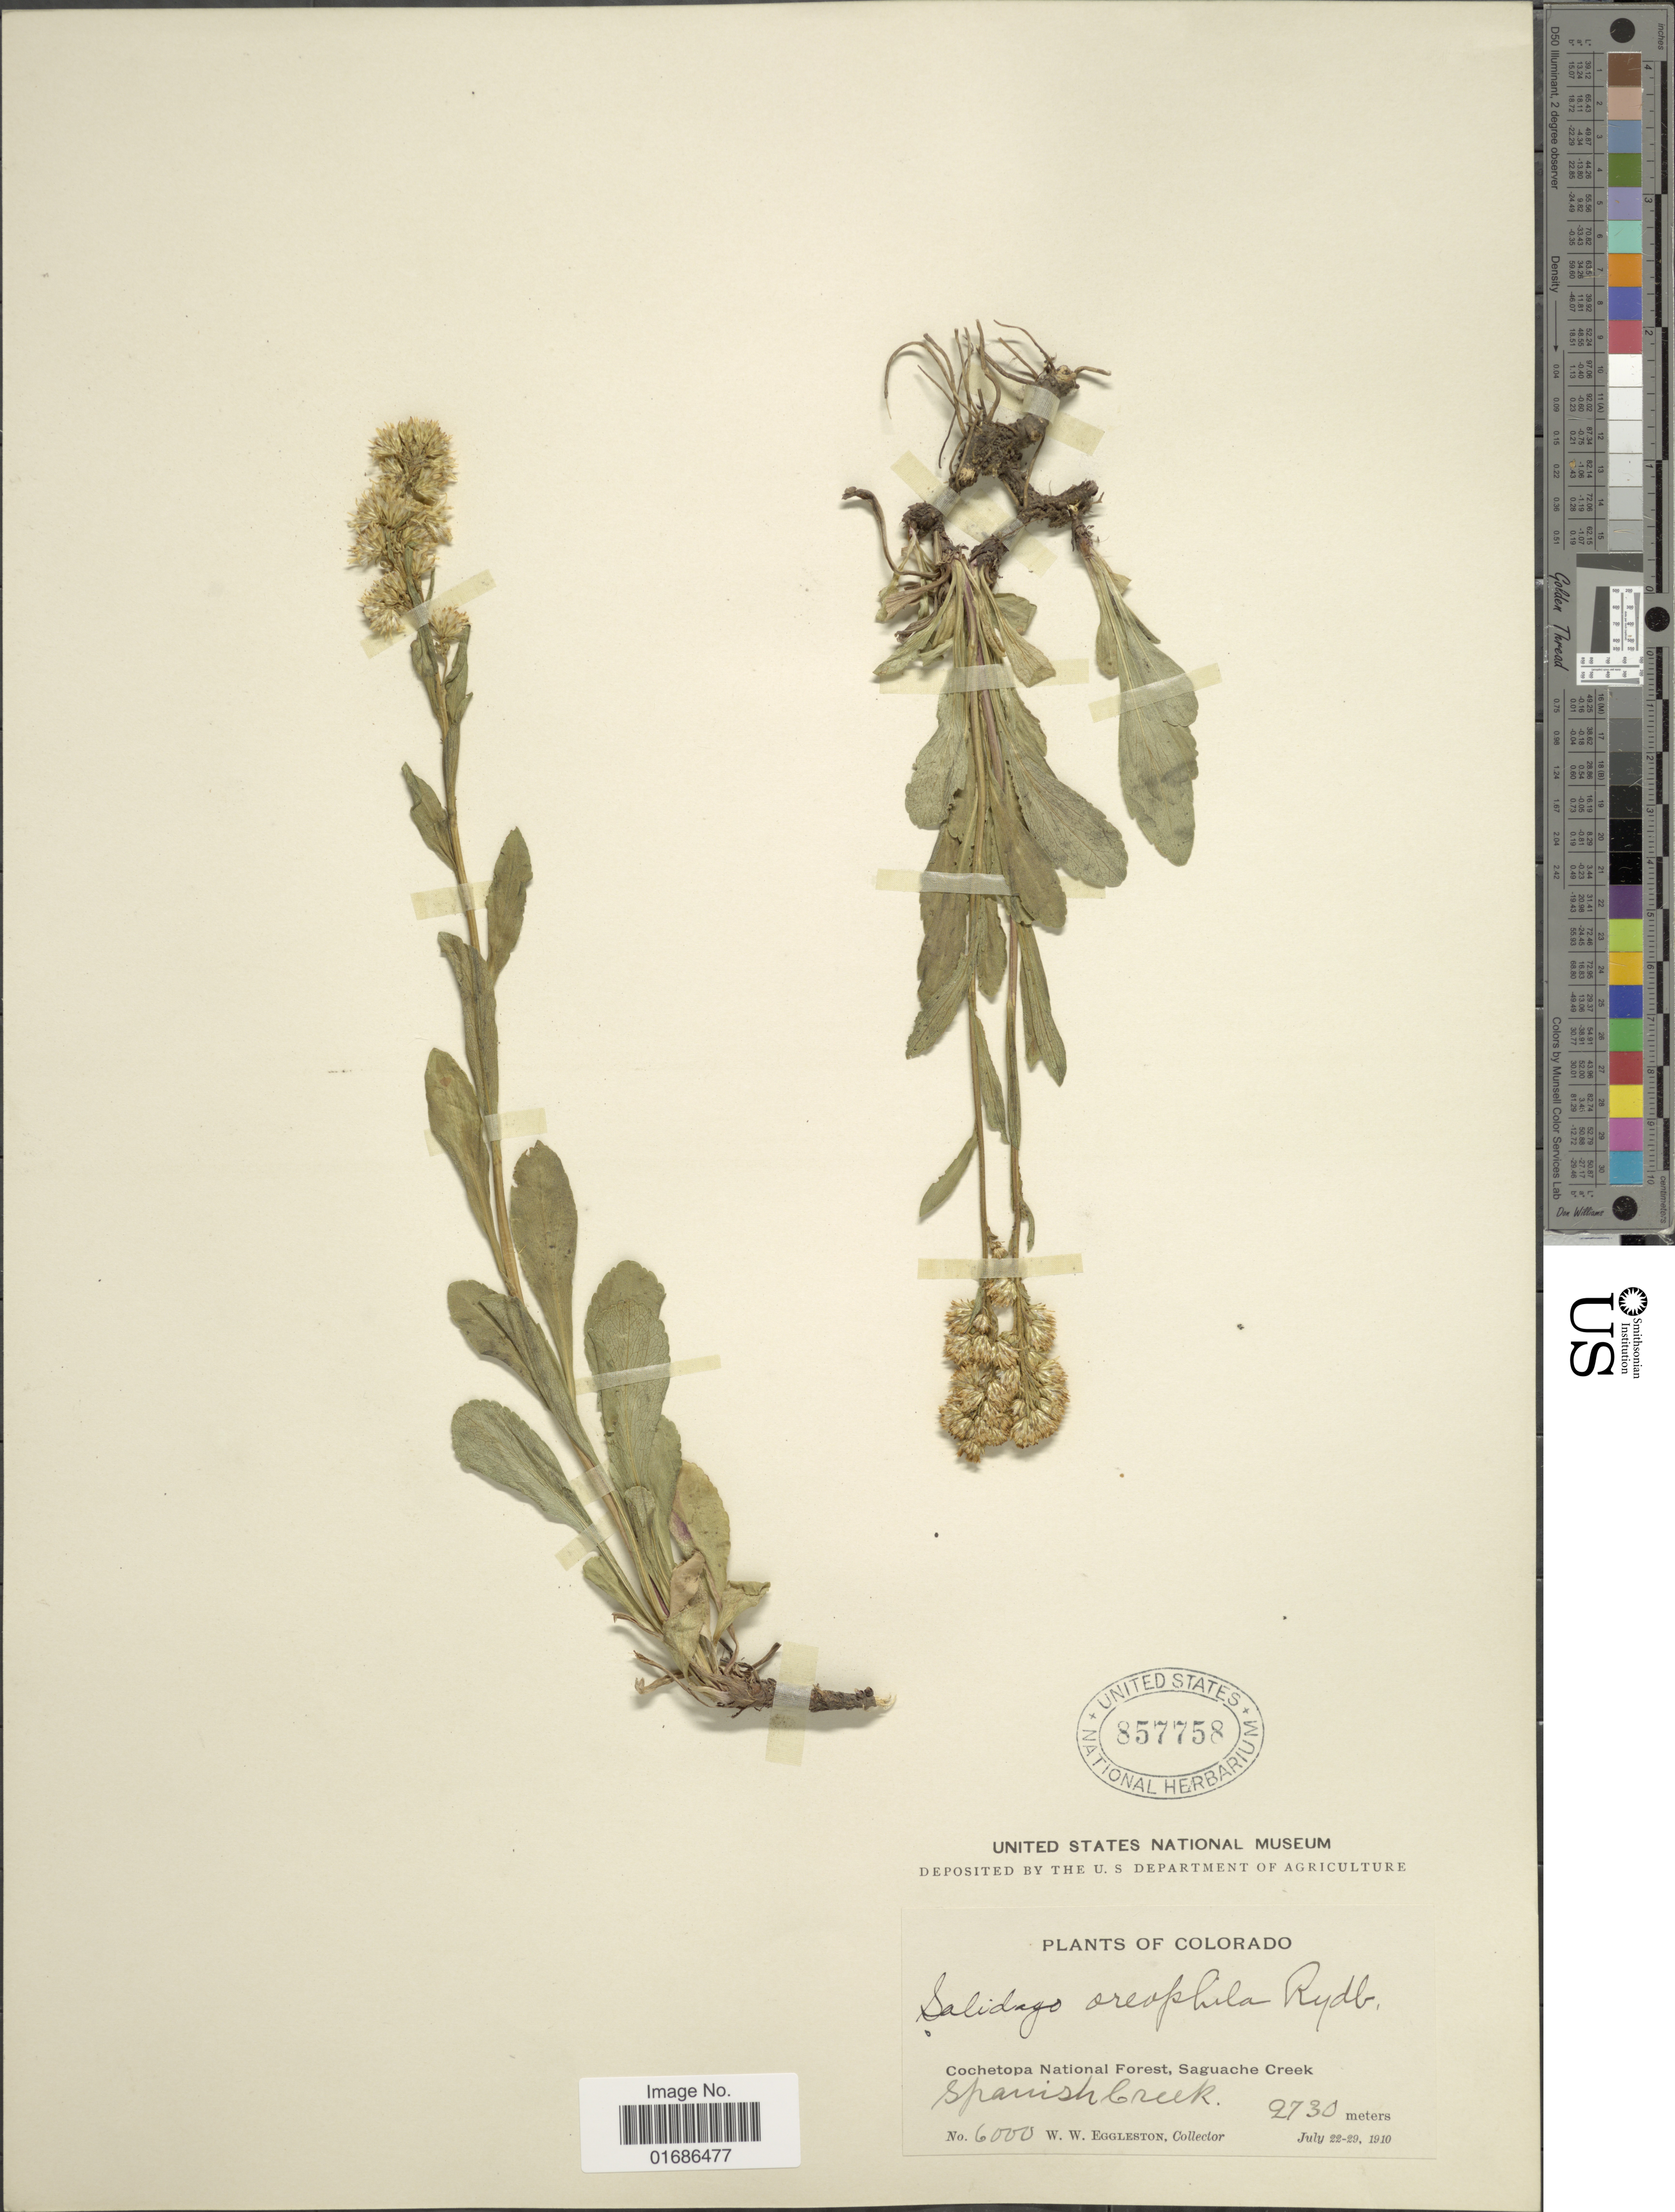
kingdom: Plantae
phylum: Tracheophyta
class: Magnoliopsida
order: Asterales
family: Asteraceae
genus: Solidago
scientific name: Solidago decumbens var. oreophila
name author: (Rydb.) Fernald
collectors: W. W. Eggleston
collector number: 6000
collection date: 1910-07-22/1910-07-29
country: United States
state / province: Colorado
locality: Cochetopa National Forest, Saguache Creek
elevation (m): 2730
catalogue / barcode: US 857758